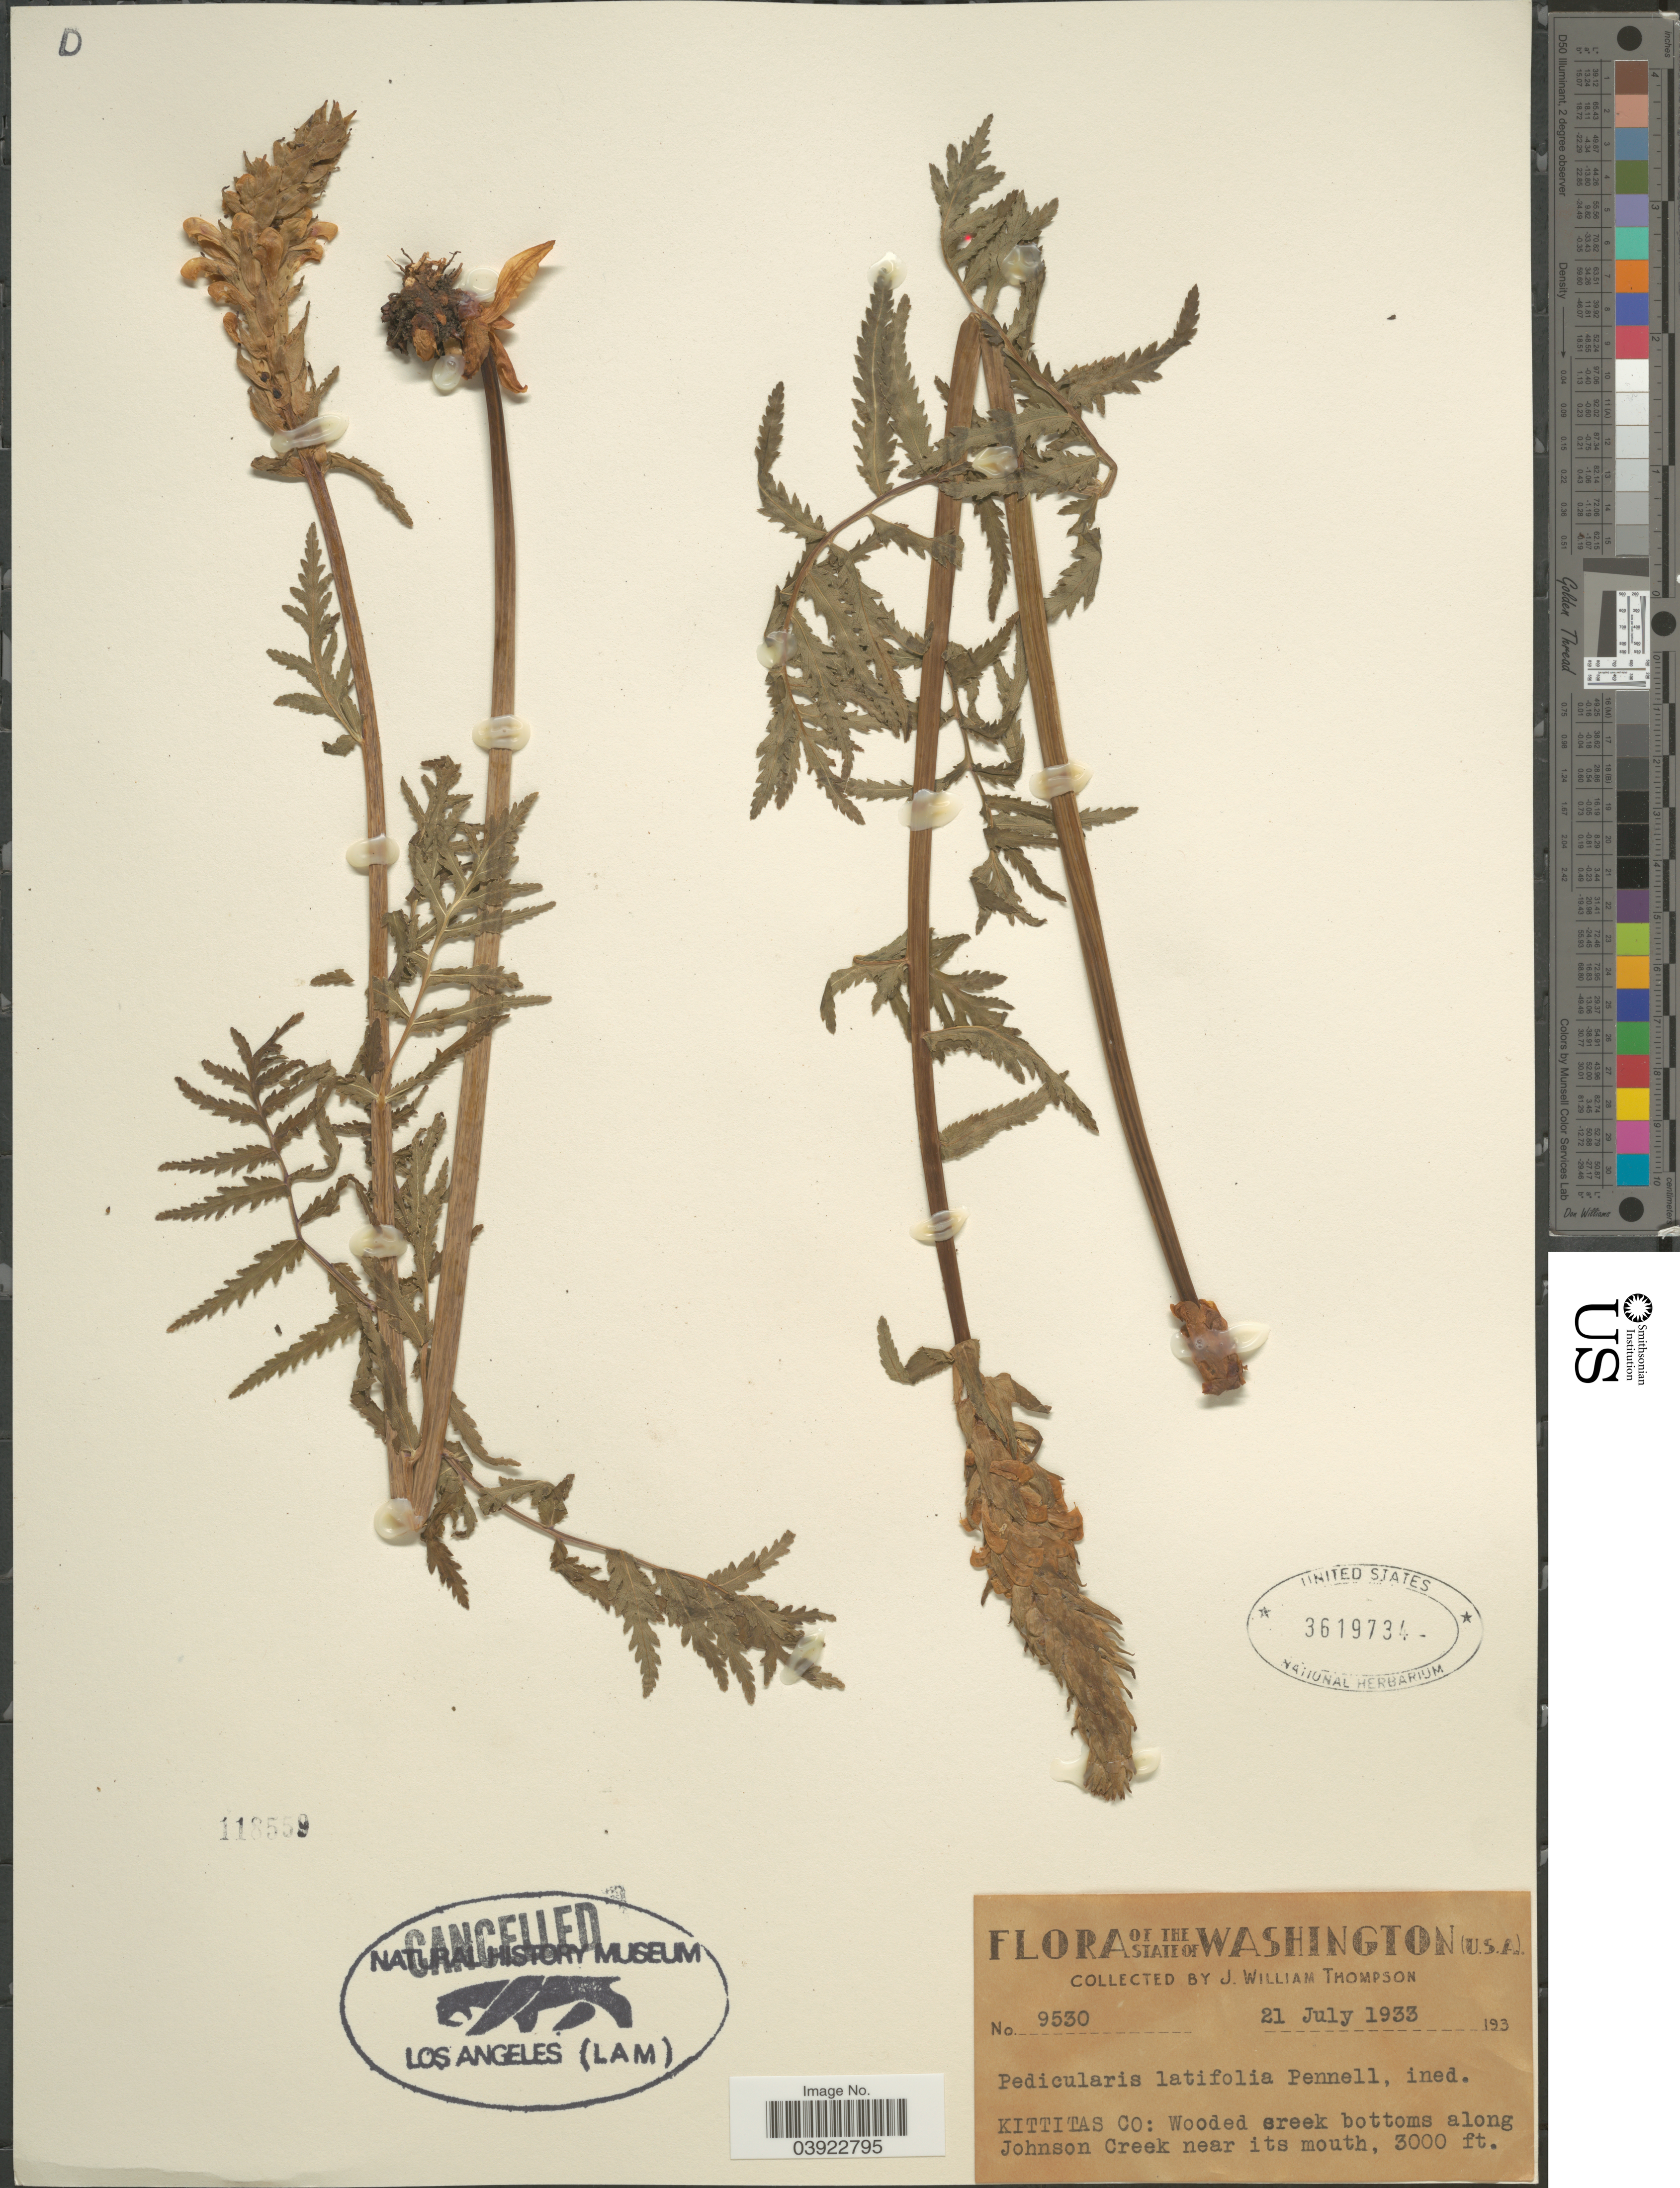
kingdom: Plantae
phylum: Tracheophyta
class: Magnoliopsida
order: Lamiales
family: Orobanchaceae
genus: Pedicularis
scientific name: Pedicularis latifolia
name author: Pennell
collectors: J. W. Thompson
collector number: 9530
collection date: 1933-07-21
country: United States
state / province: Washington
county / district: Kittitas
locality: Kittitas Co: Wooded creek bottoms along Johnson Creek near its mouth.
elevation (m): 914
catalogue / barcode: US 3619734